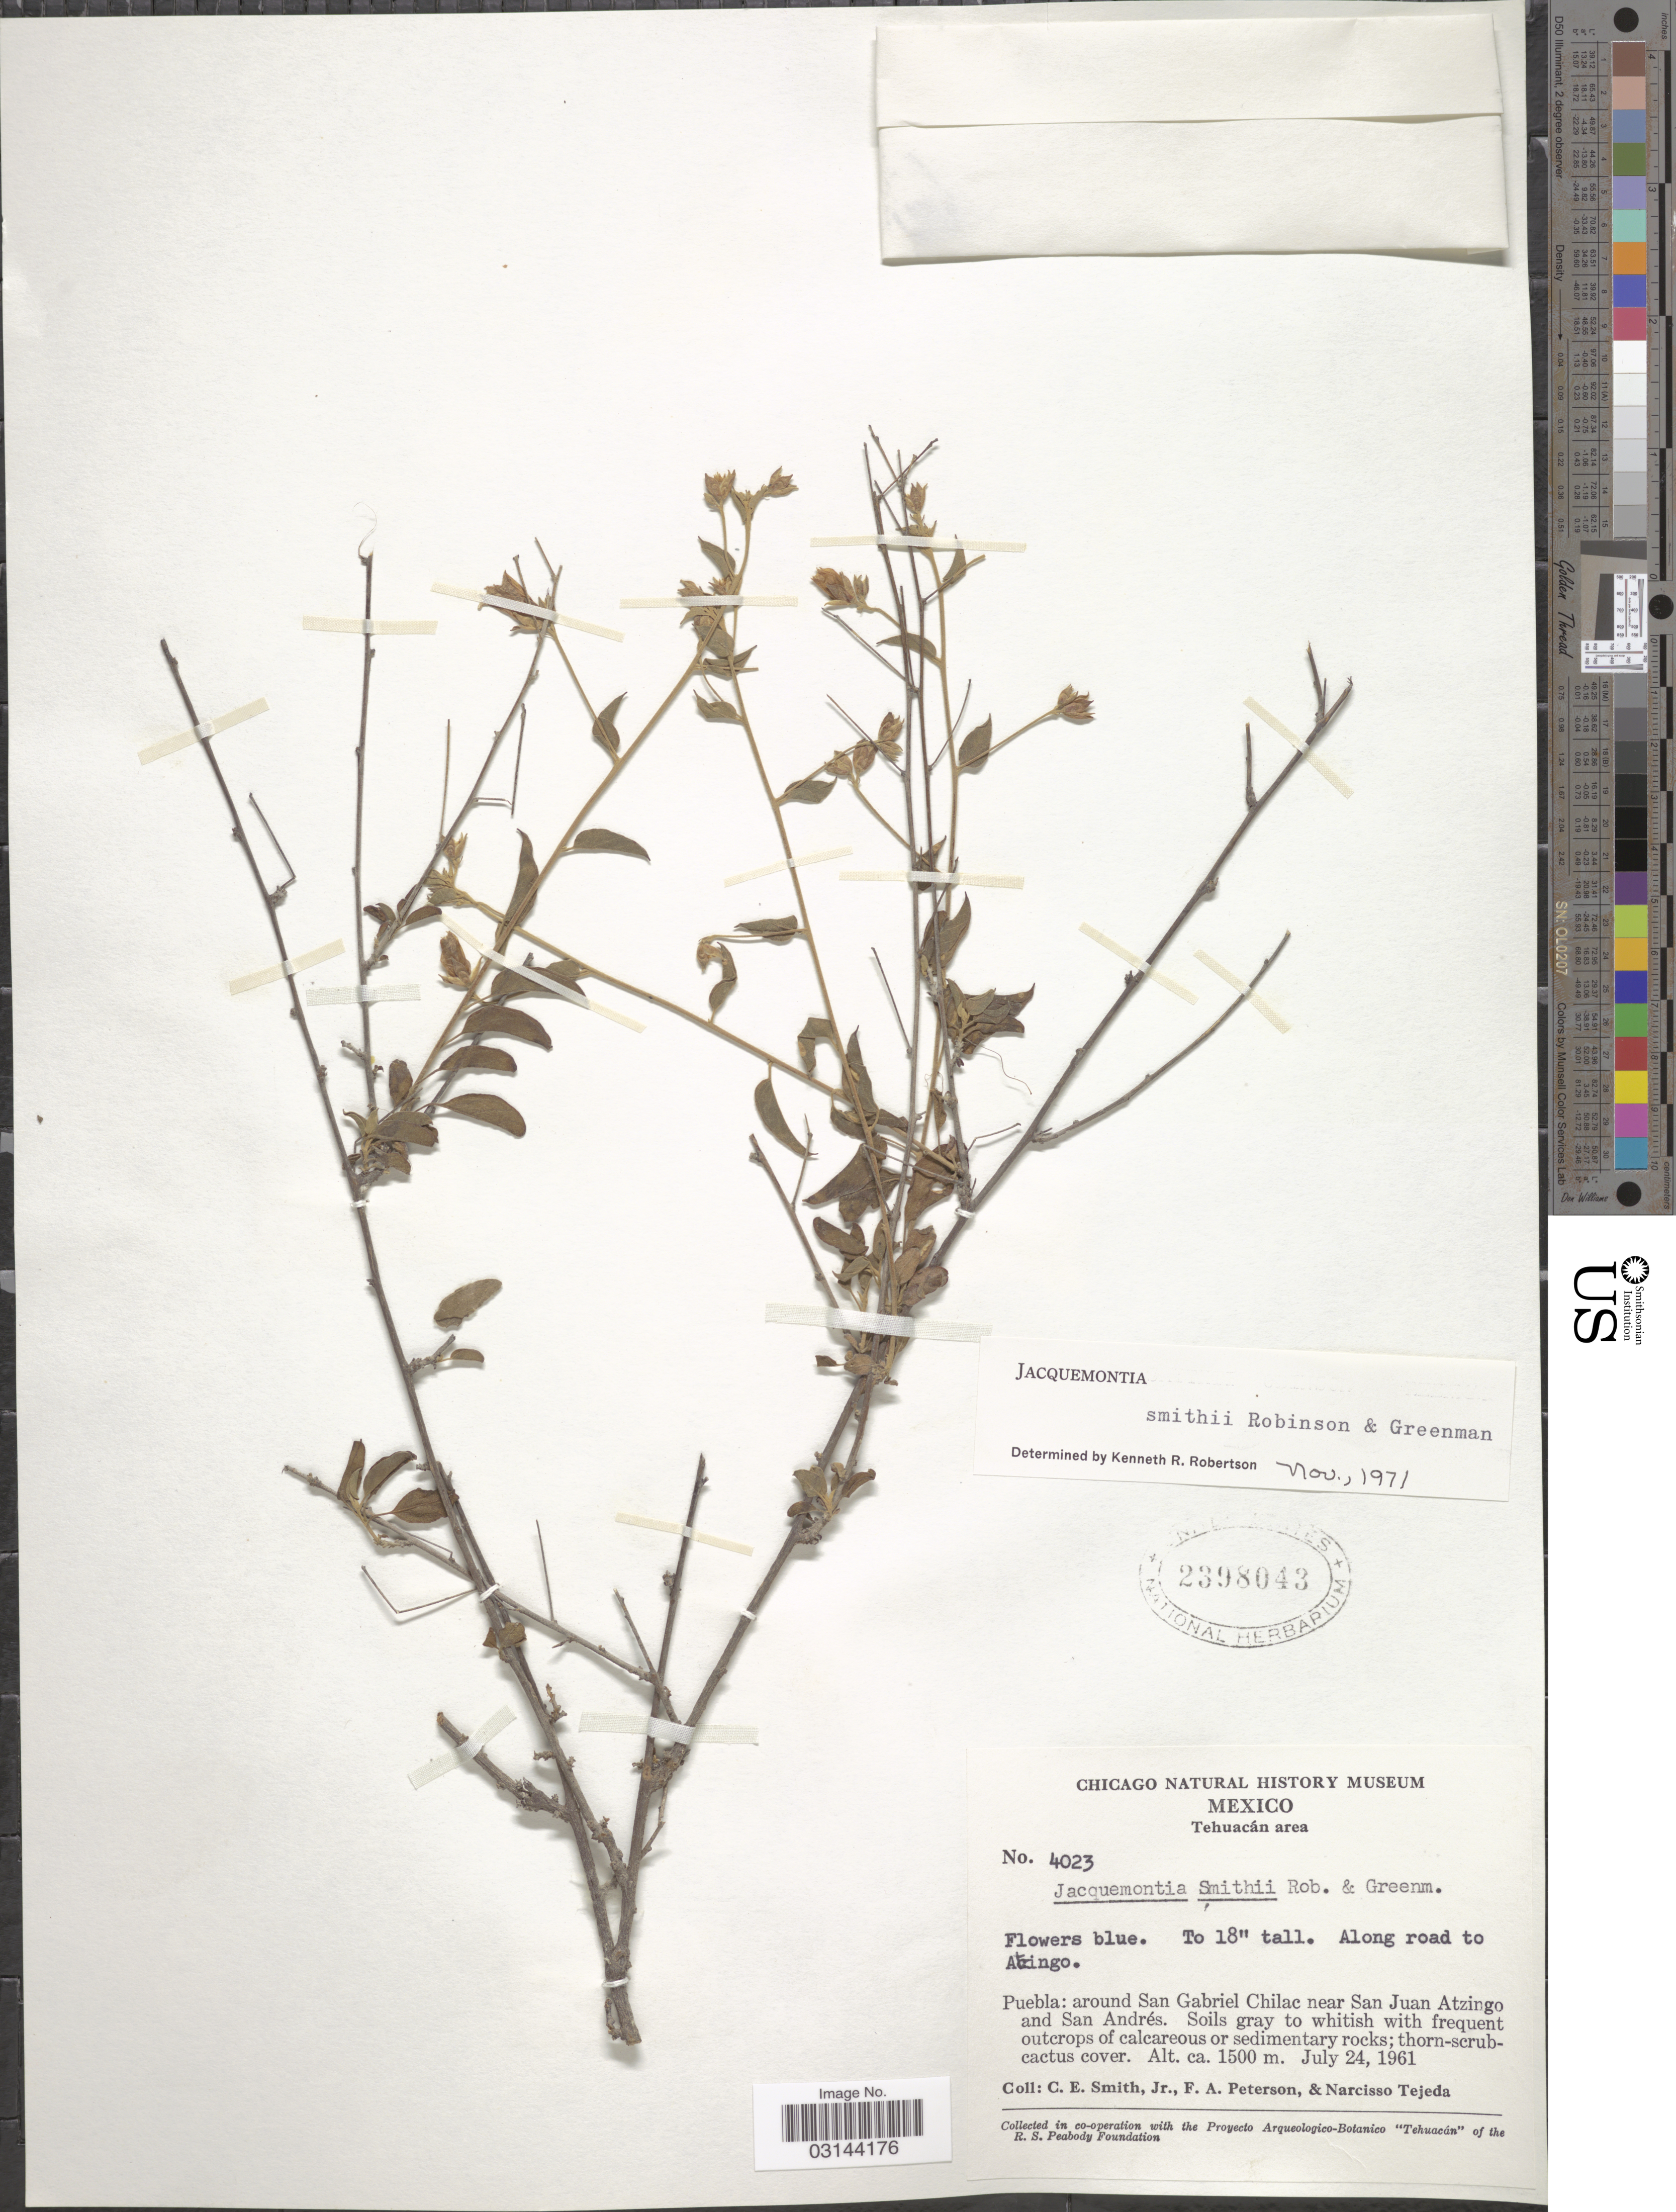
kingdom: Plantae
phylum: Tracheophyta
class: Magnoliopsida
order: Solanales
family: Convolvulaceae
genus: Jacquemontia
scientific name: Jacquemontia smithii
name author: B.L. Rob. & Greenm.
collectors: C. E. Smith Jr., F. A. Peterson & N. Tejeda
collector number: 4023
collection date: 1961-07-24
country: Mexico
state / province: Puebla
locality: Tehuacán area, Puebla: around San Gabriel Chilac near San Juan Atzingo and San Andrés.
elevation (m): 1500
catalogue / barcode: US 2398043